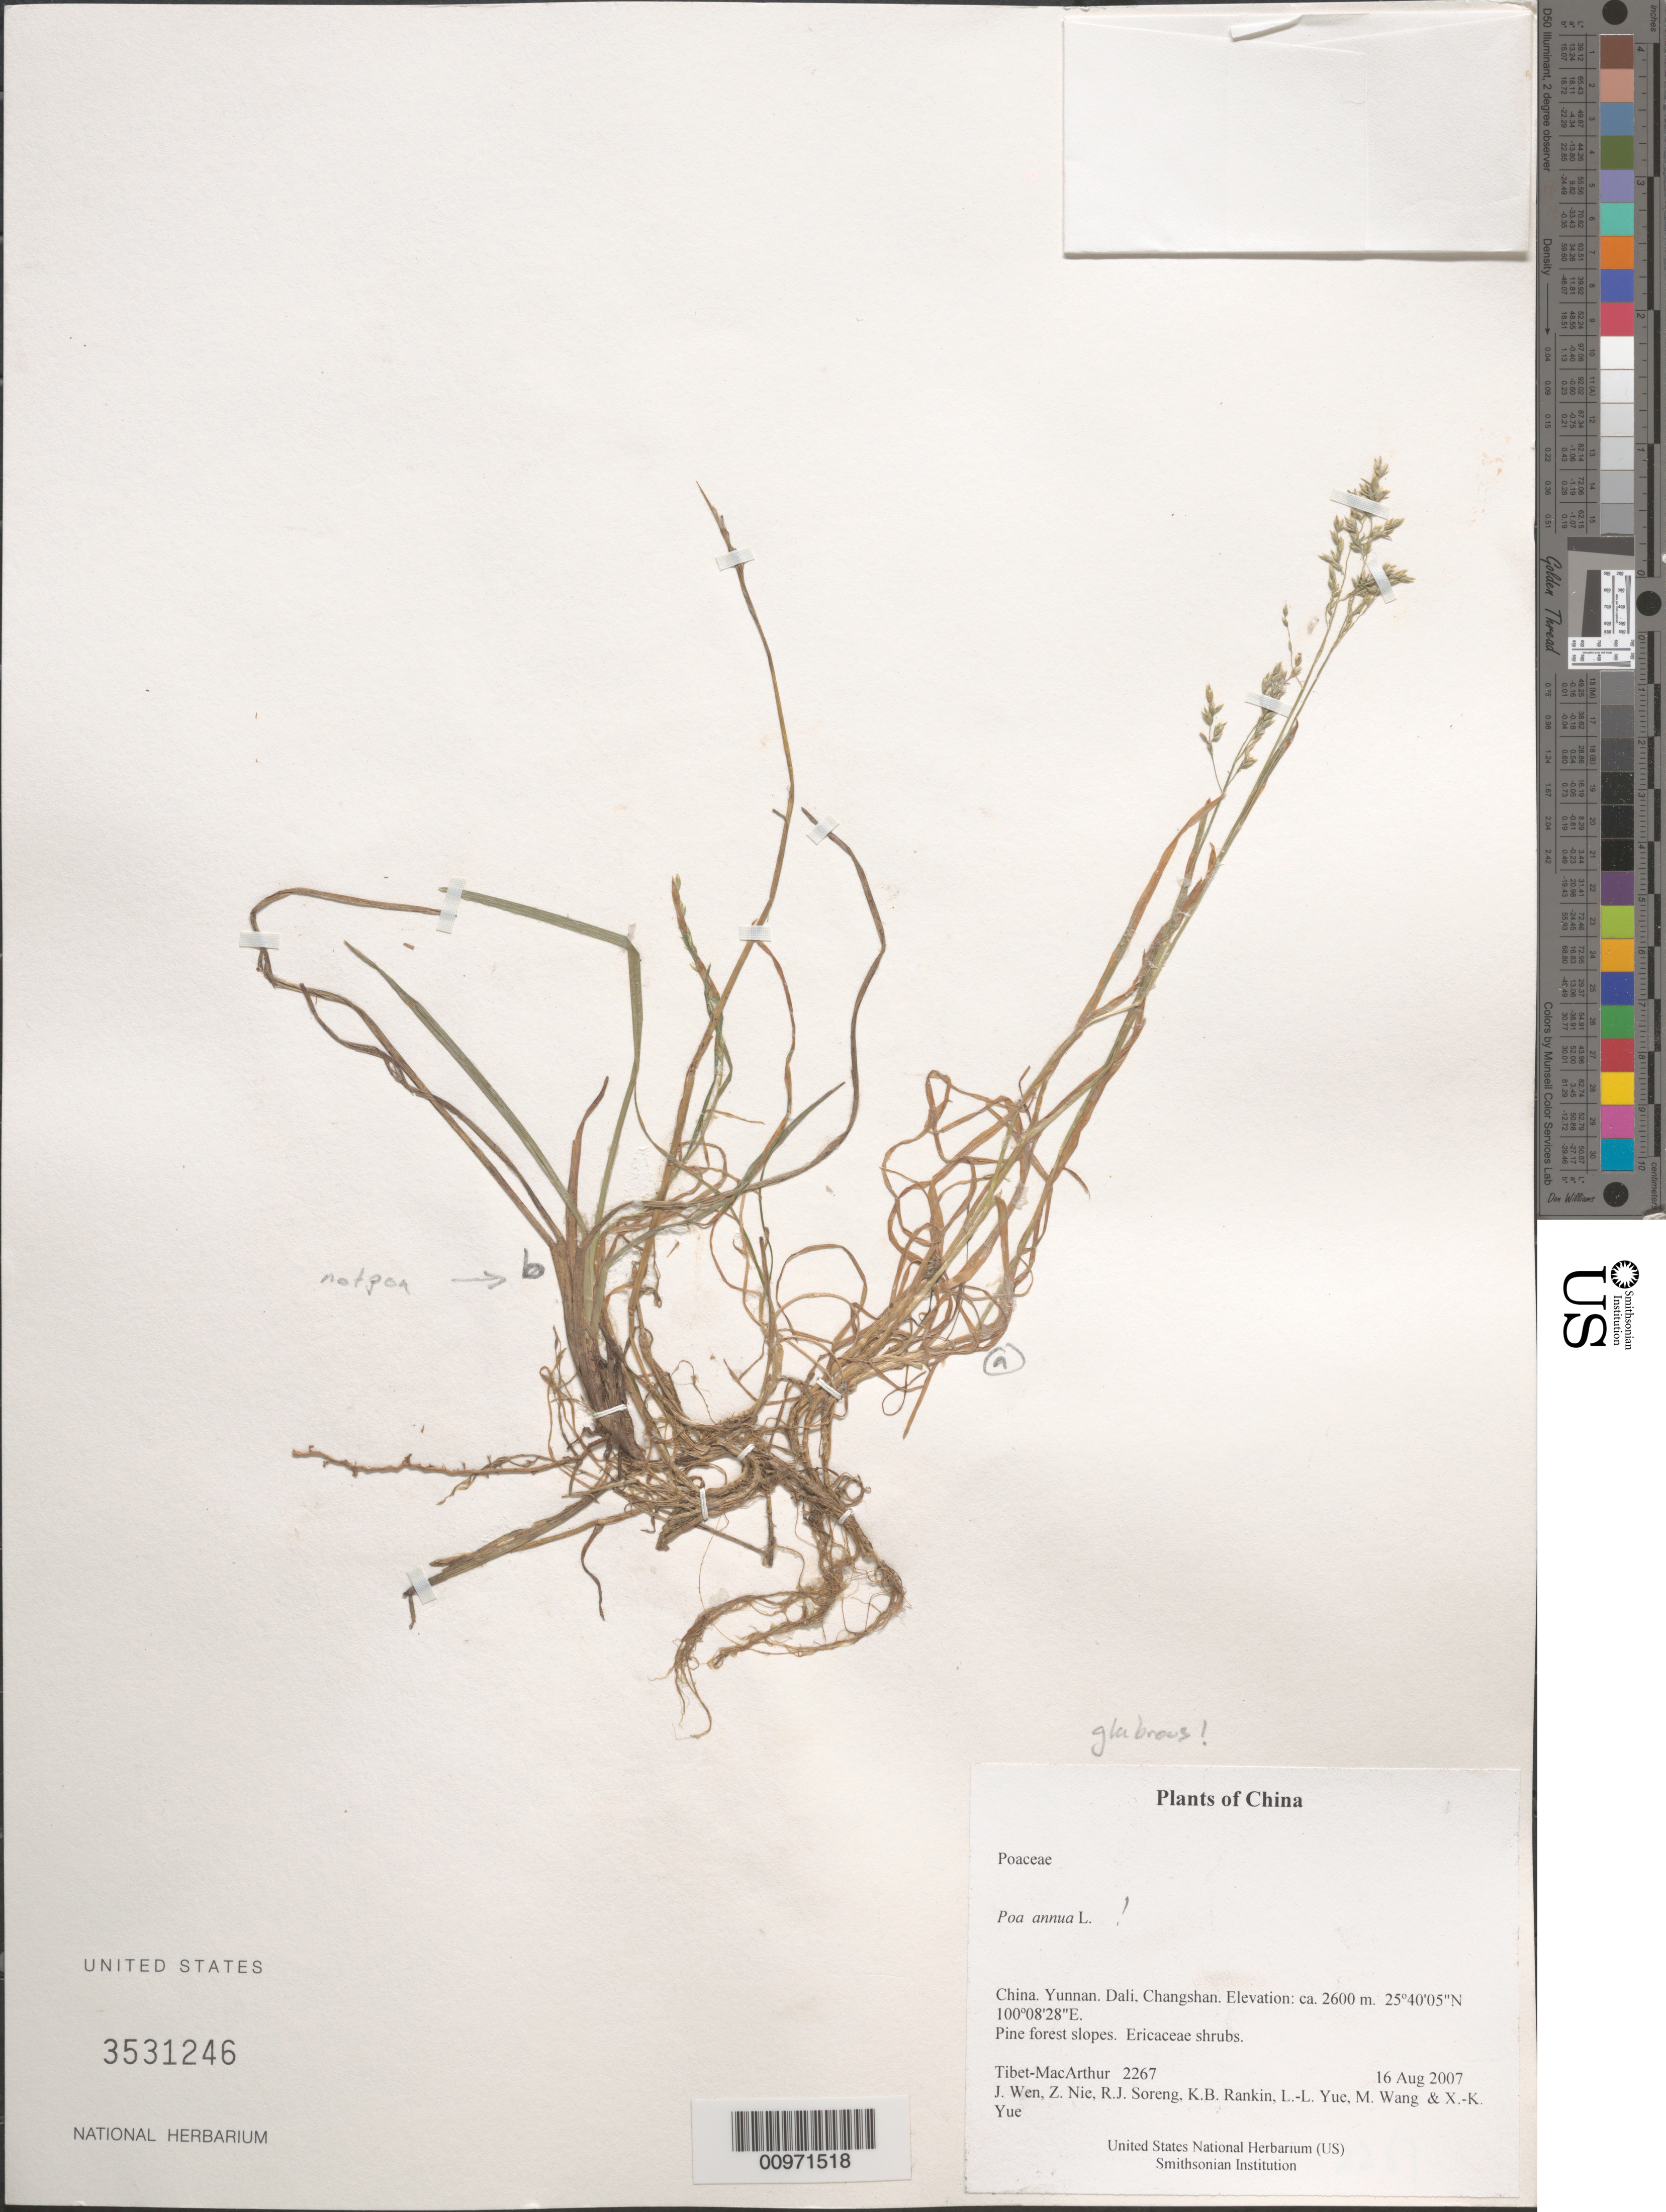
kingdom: Plantae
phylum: Tracheophyta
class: Liliopsida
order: Poales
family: Poaceae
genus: Poa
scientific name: Poa annua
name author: L.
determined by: Soreng, Robert J., Research Associate (BOT), Smithsonian Institution - National Museum of Natural History (UNITED STATES)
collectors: Tibet-MacArthur, J. Wen, Z. Nie, R. J. Soreng, K. Rankin, L. Yue, M. Wang & X. Yue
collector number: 2267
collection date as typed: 16 Aug 2007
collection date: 2007-08-16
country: China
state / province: Yunnan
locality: Dali, Changshan.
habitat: Pine forest slopes. Ericaceae shrubs.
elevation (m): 2600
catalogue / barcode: US 3531246